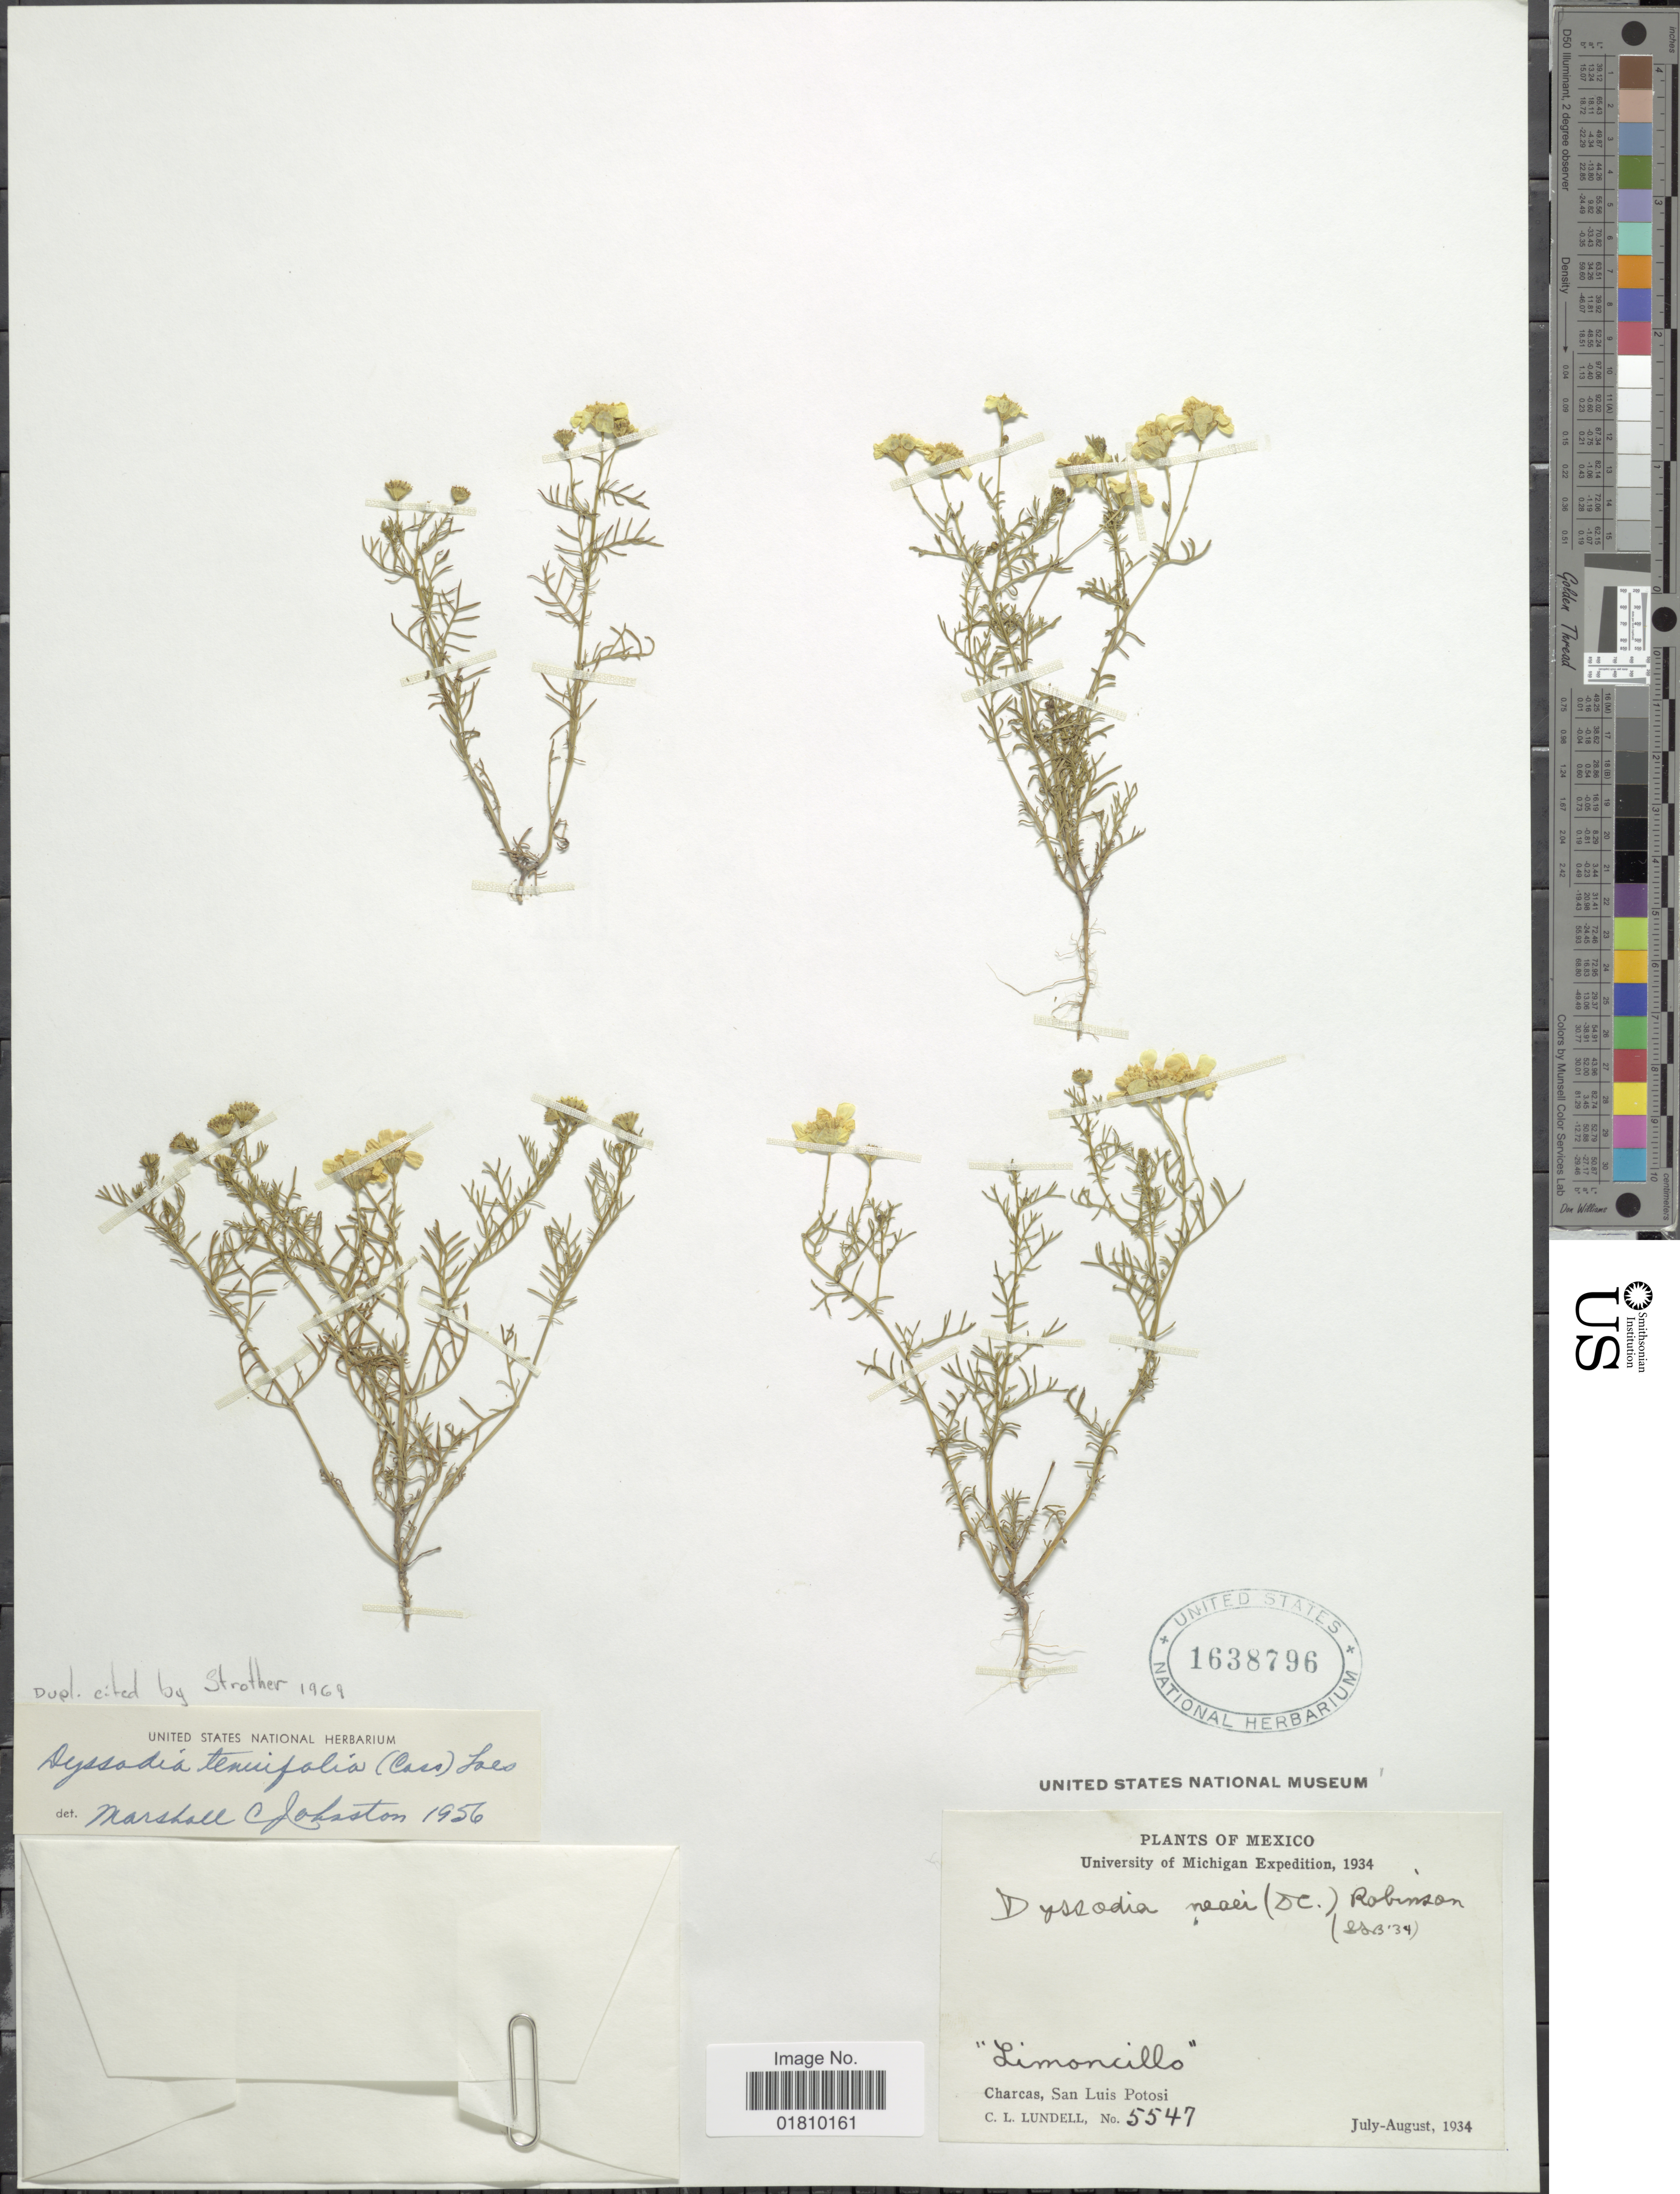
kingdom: Plantae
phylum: Tracheophyta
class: Magnoliopsida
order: Asterales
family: Asteraceae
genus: Thymophylla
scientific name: Thymophylla tenuifolia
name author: (Cass.) Rydb.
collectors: C. L. Lundell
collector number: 5547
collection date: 1934-07/1934-08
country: Mexico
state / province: San Luis Potosí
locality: Limorncillo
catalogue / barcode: US 1638796